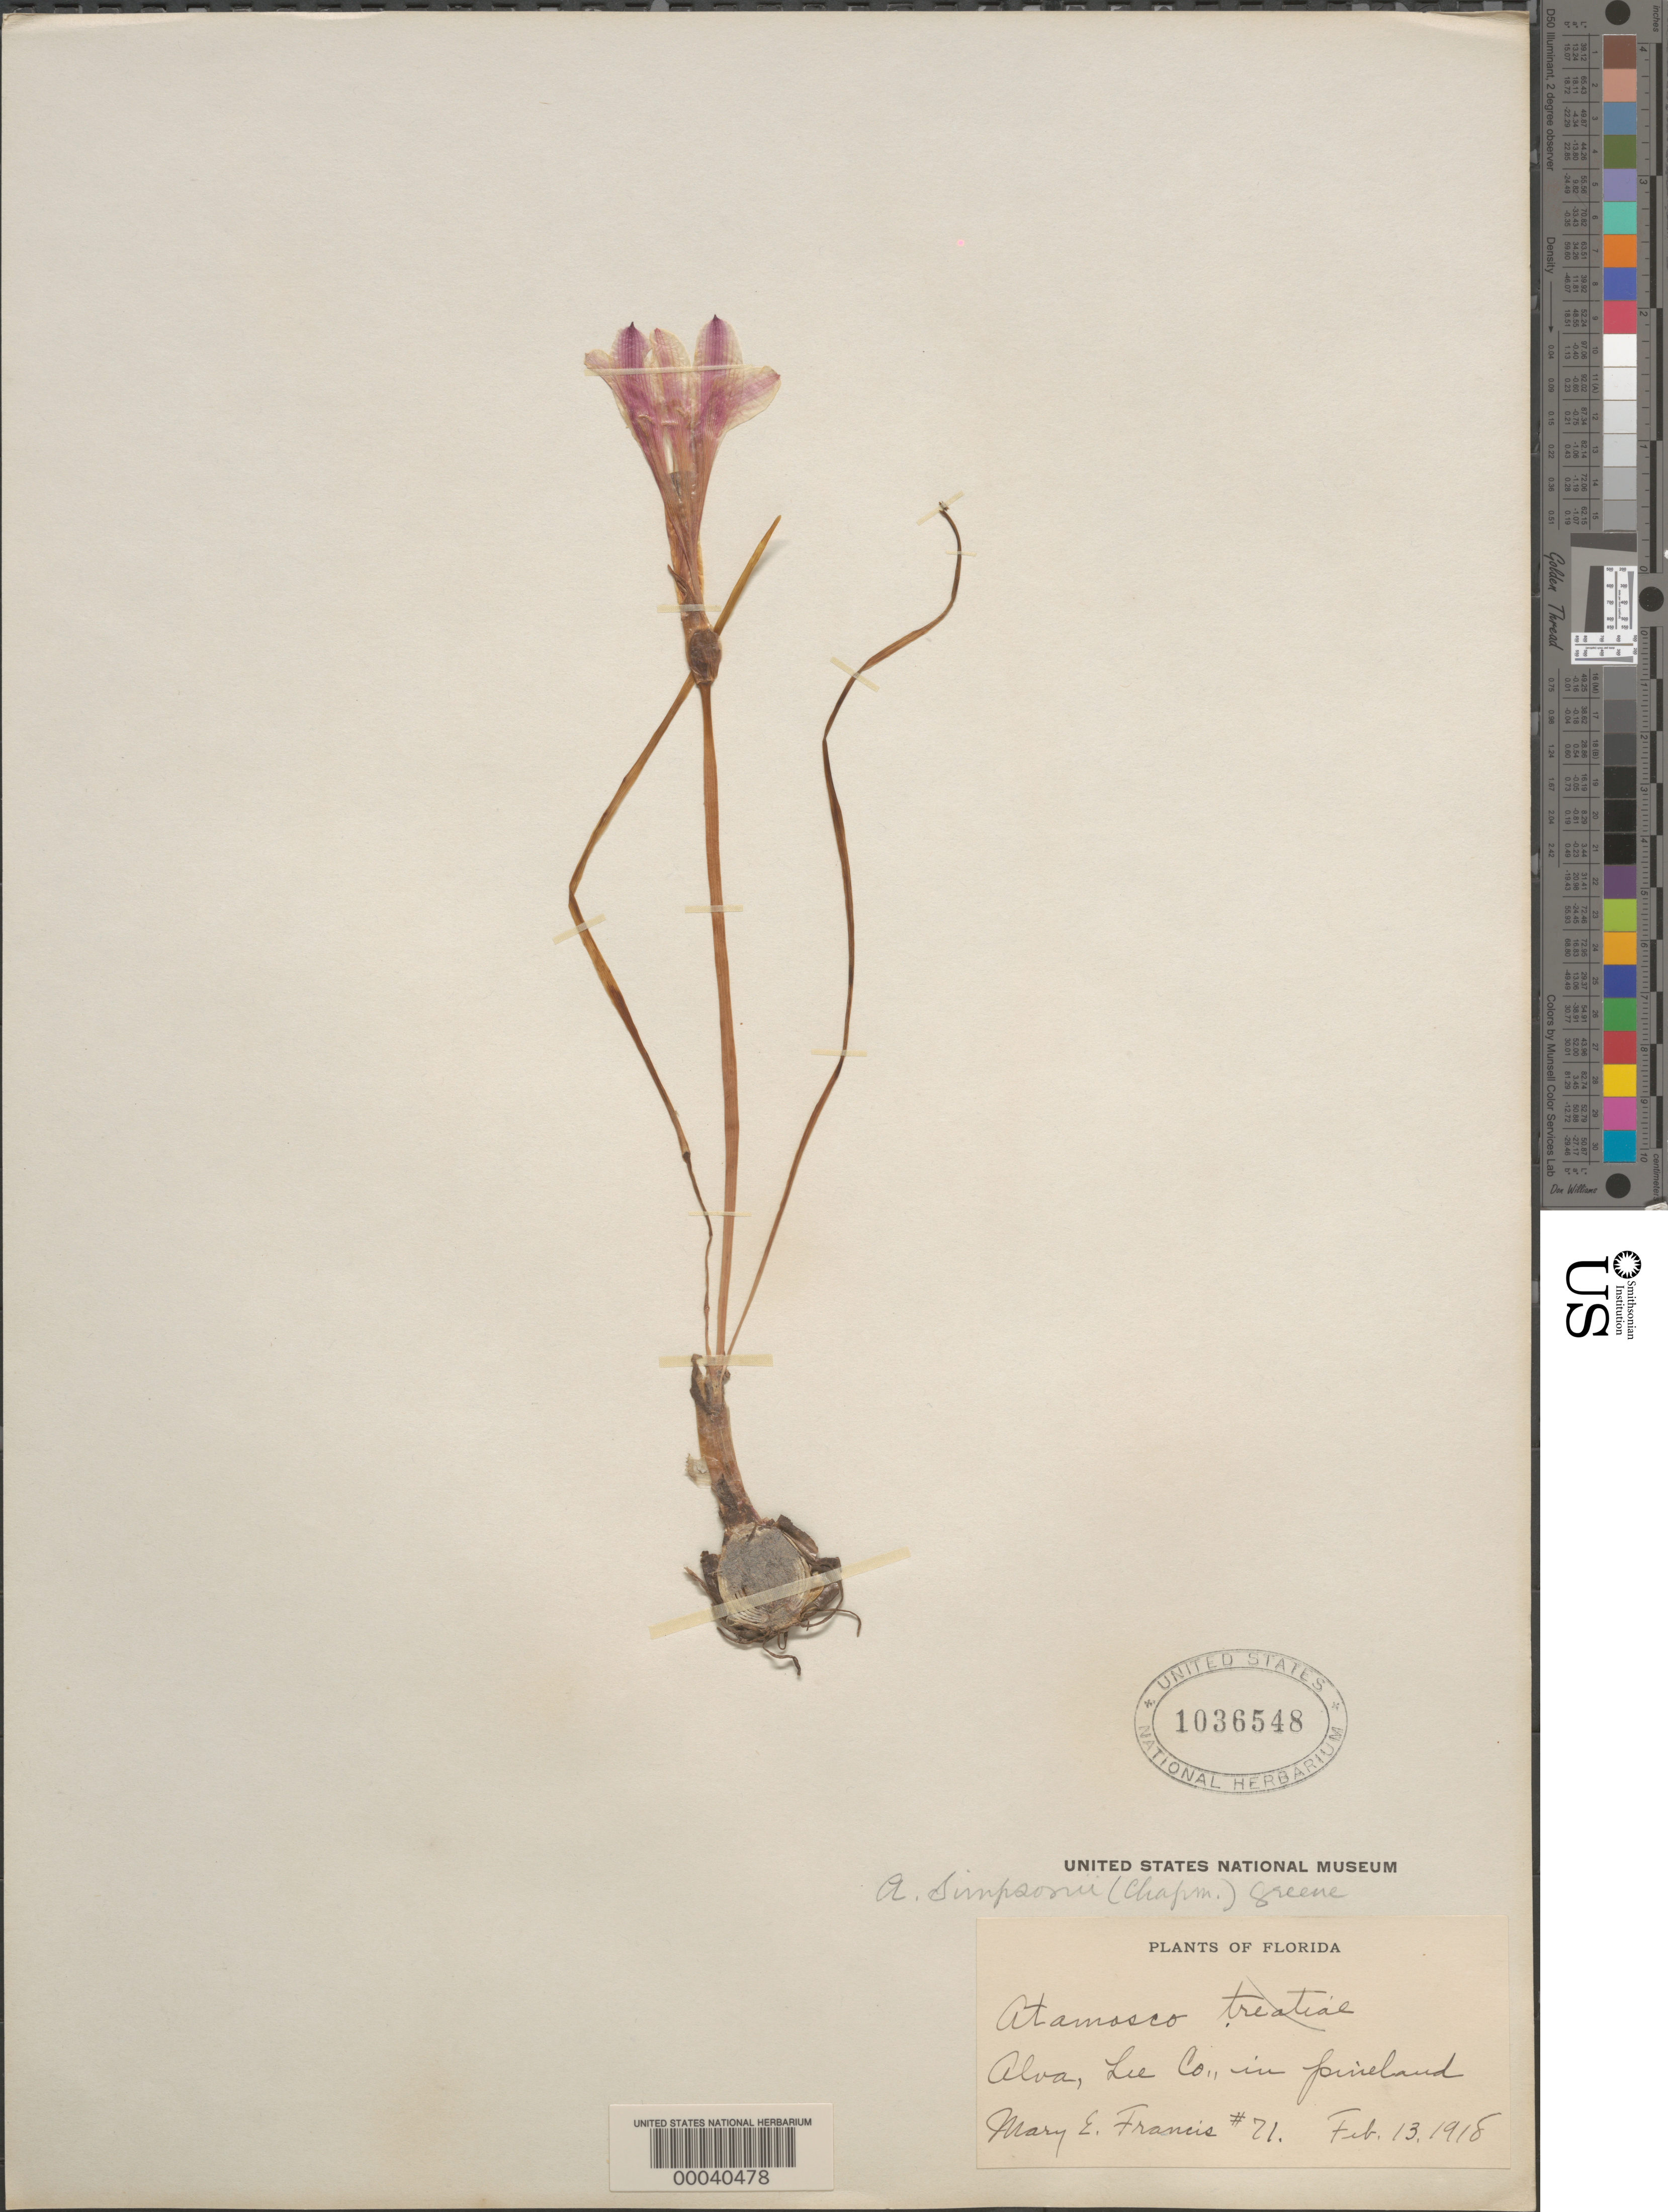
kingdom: Plantae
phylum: Tracheophyta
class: Liliopsida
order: Asparagales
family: Amaryllidaceae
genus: Zephyranthes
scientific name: Zephyranthes simpsonii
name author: Chapm.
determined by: Strong, Mark T.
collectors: M. E. Francis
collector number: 21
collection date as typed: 13 Feb 1918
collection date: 1918-02-13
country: United States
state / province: Florida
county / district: Lee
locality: Alva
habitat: Pineland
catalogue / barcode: US 1036548